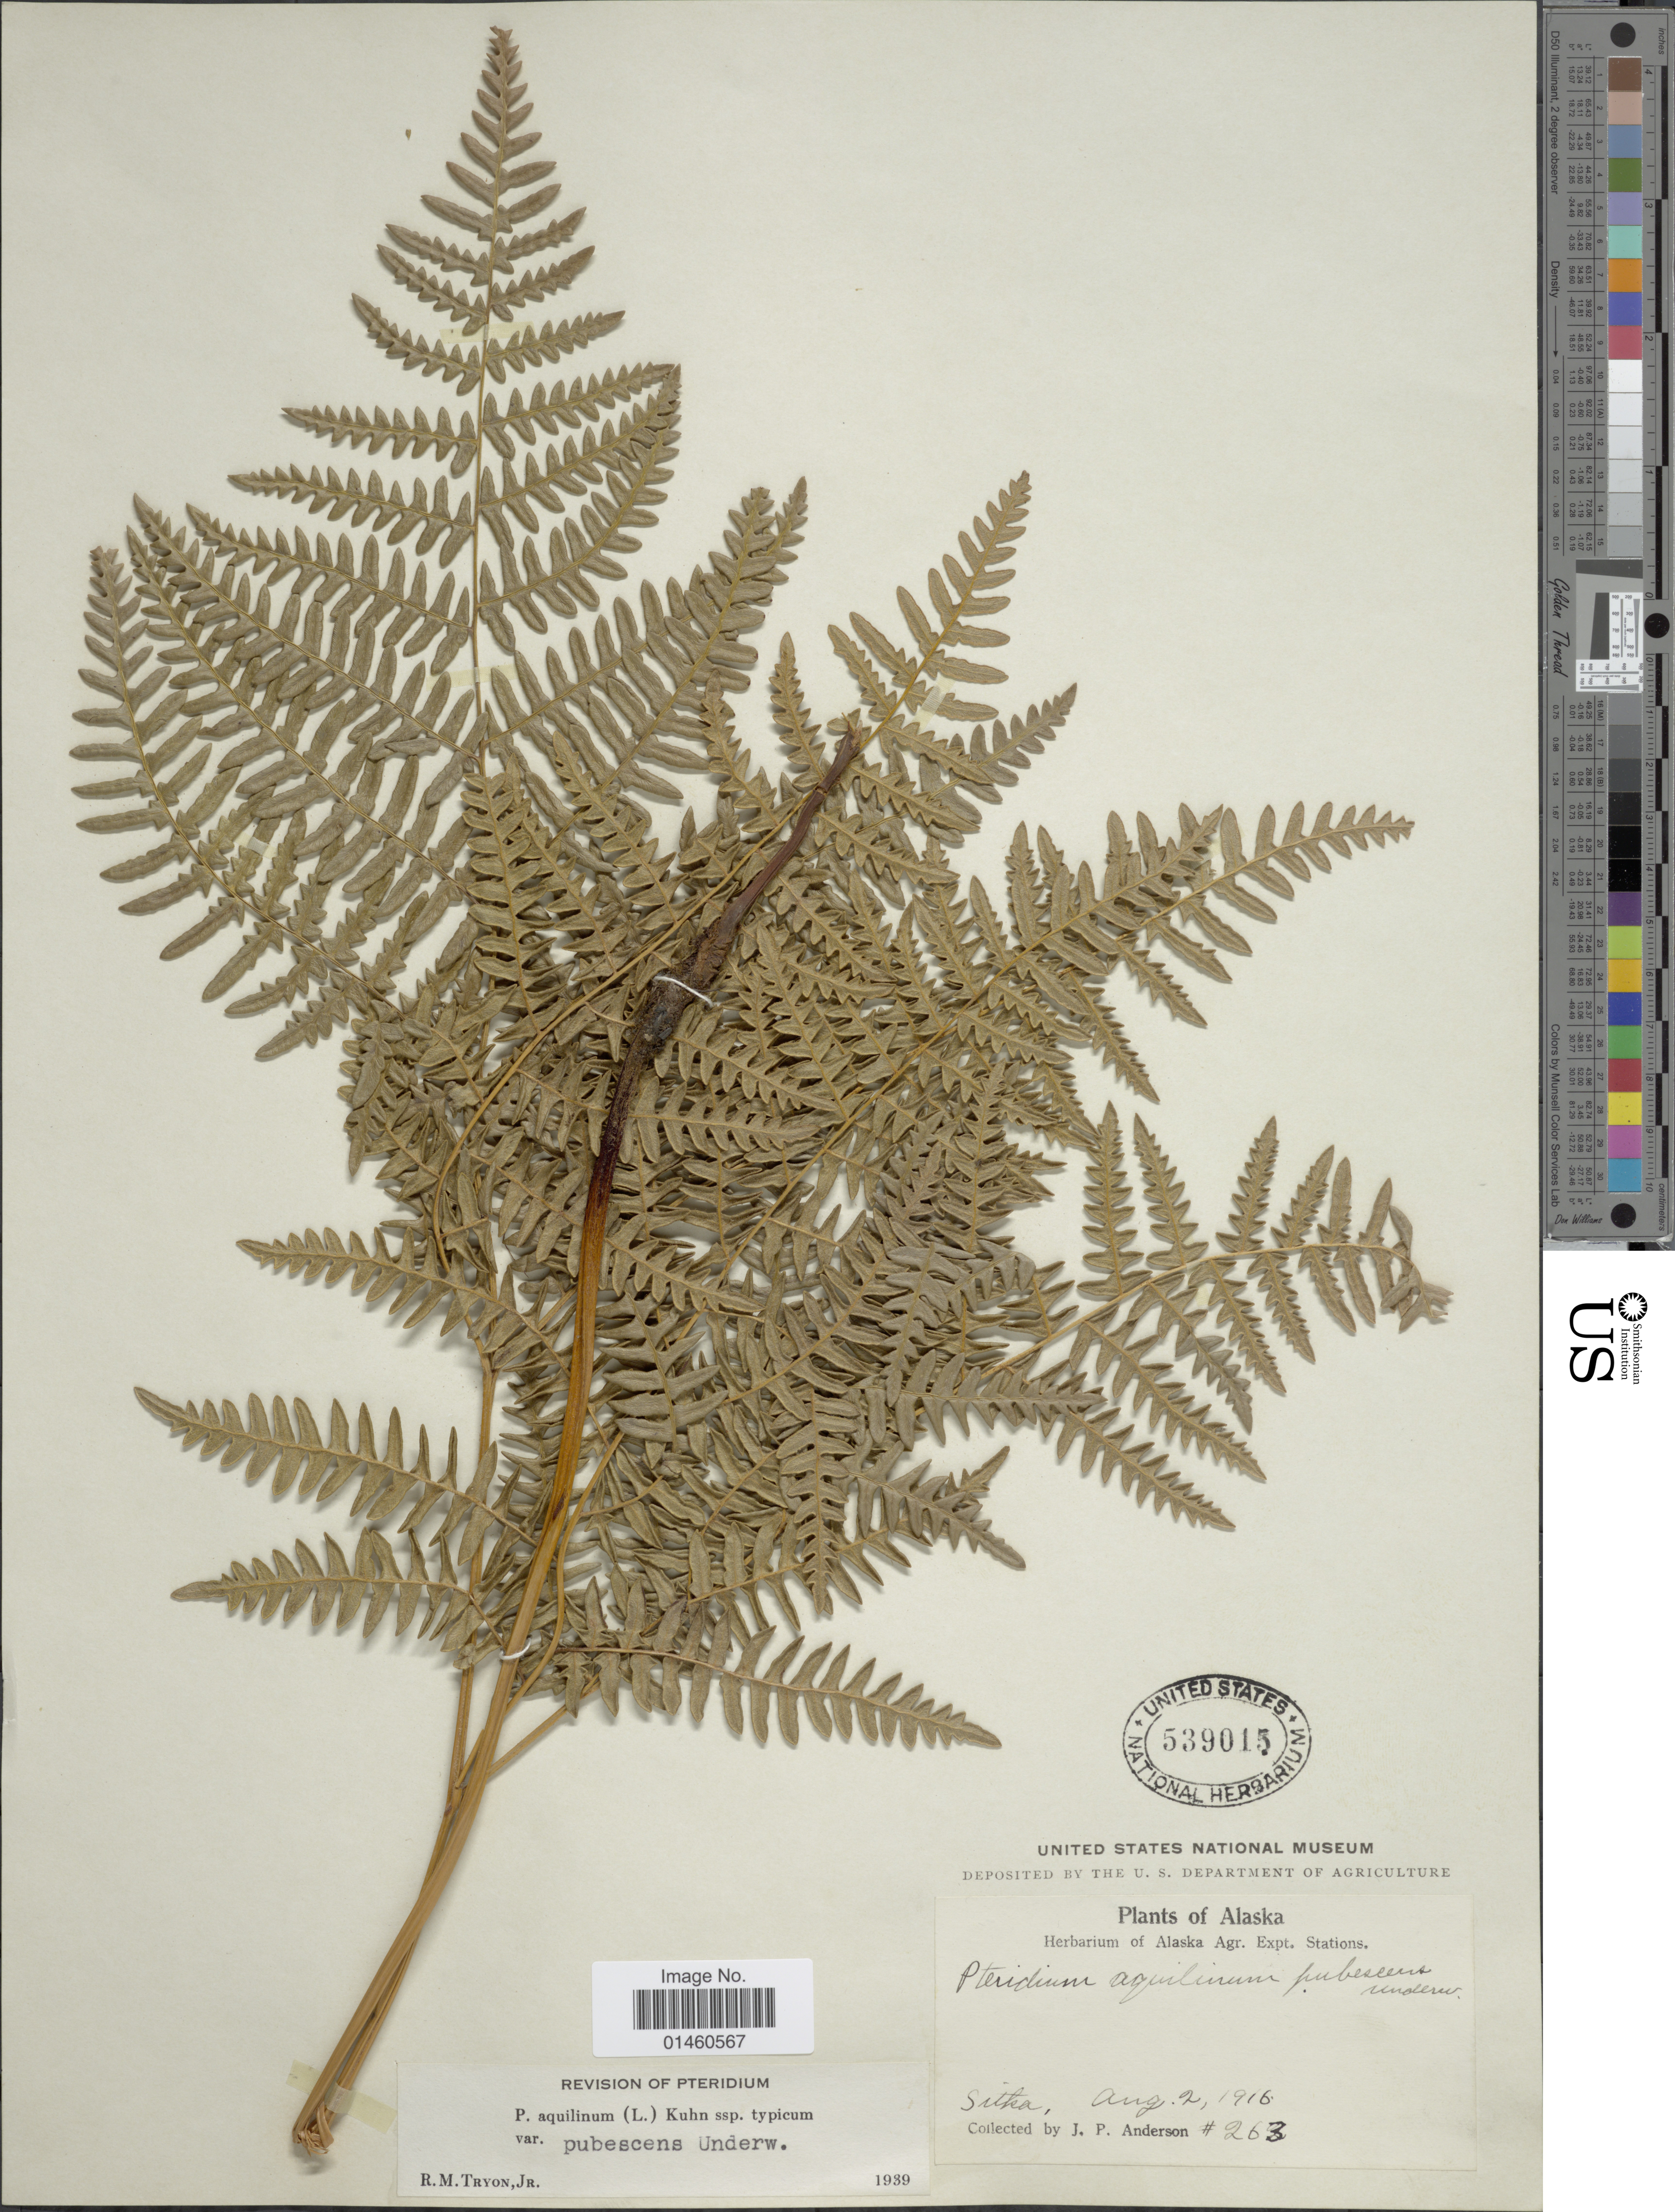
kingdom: Plantae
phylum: Tracheophyta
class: Polypodiopsida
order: Polypodiales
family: Dennstaedtiaceae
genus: Pteridium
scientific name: Pteridium pubescens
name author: (Underw.) Christenh.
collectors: J. P. Anderson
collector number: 263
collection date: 1916-08-02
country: United States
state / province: Alaska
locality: Sitka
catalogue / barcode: US 539015